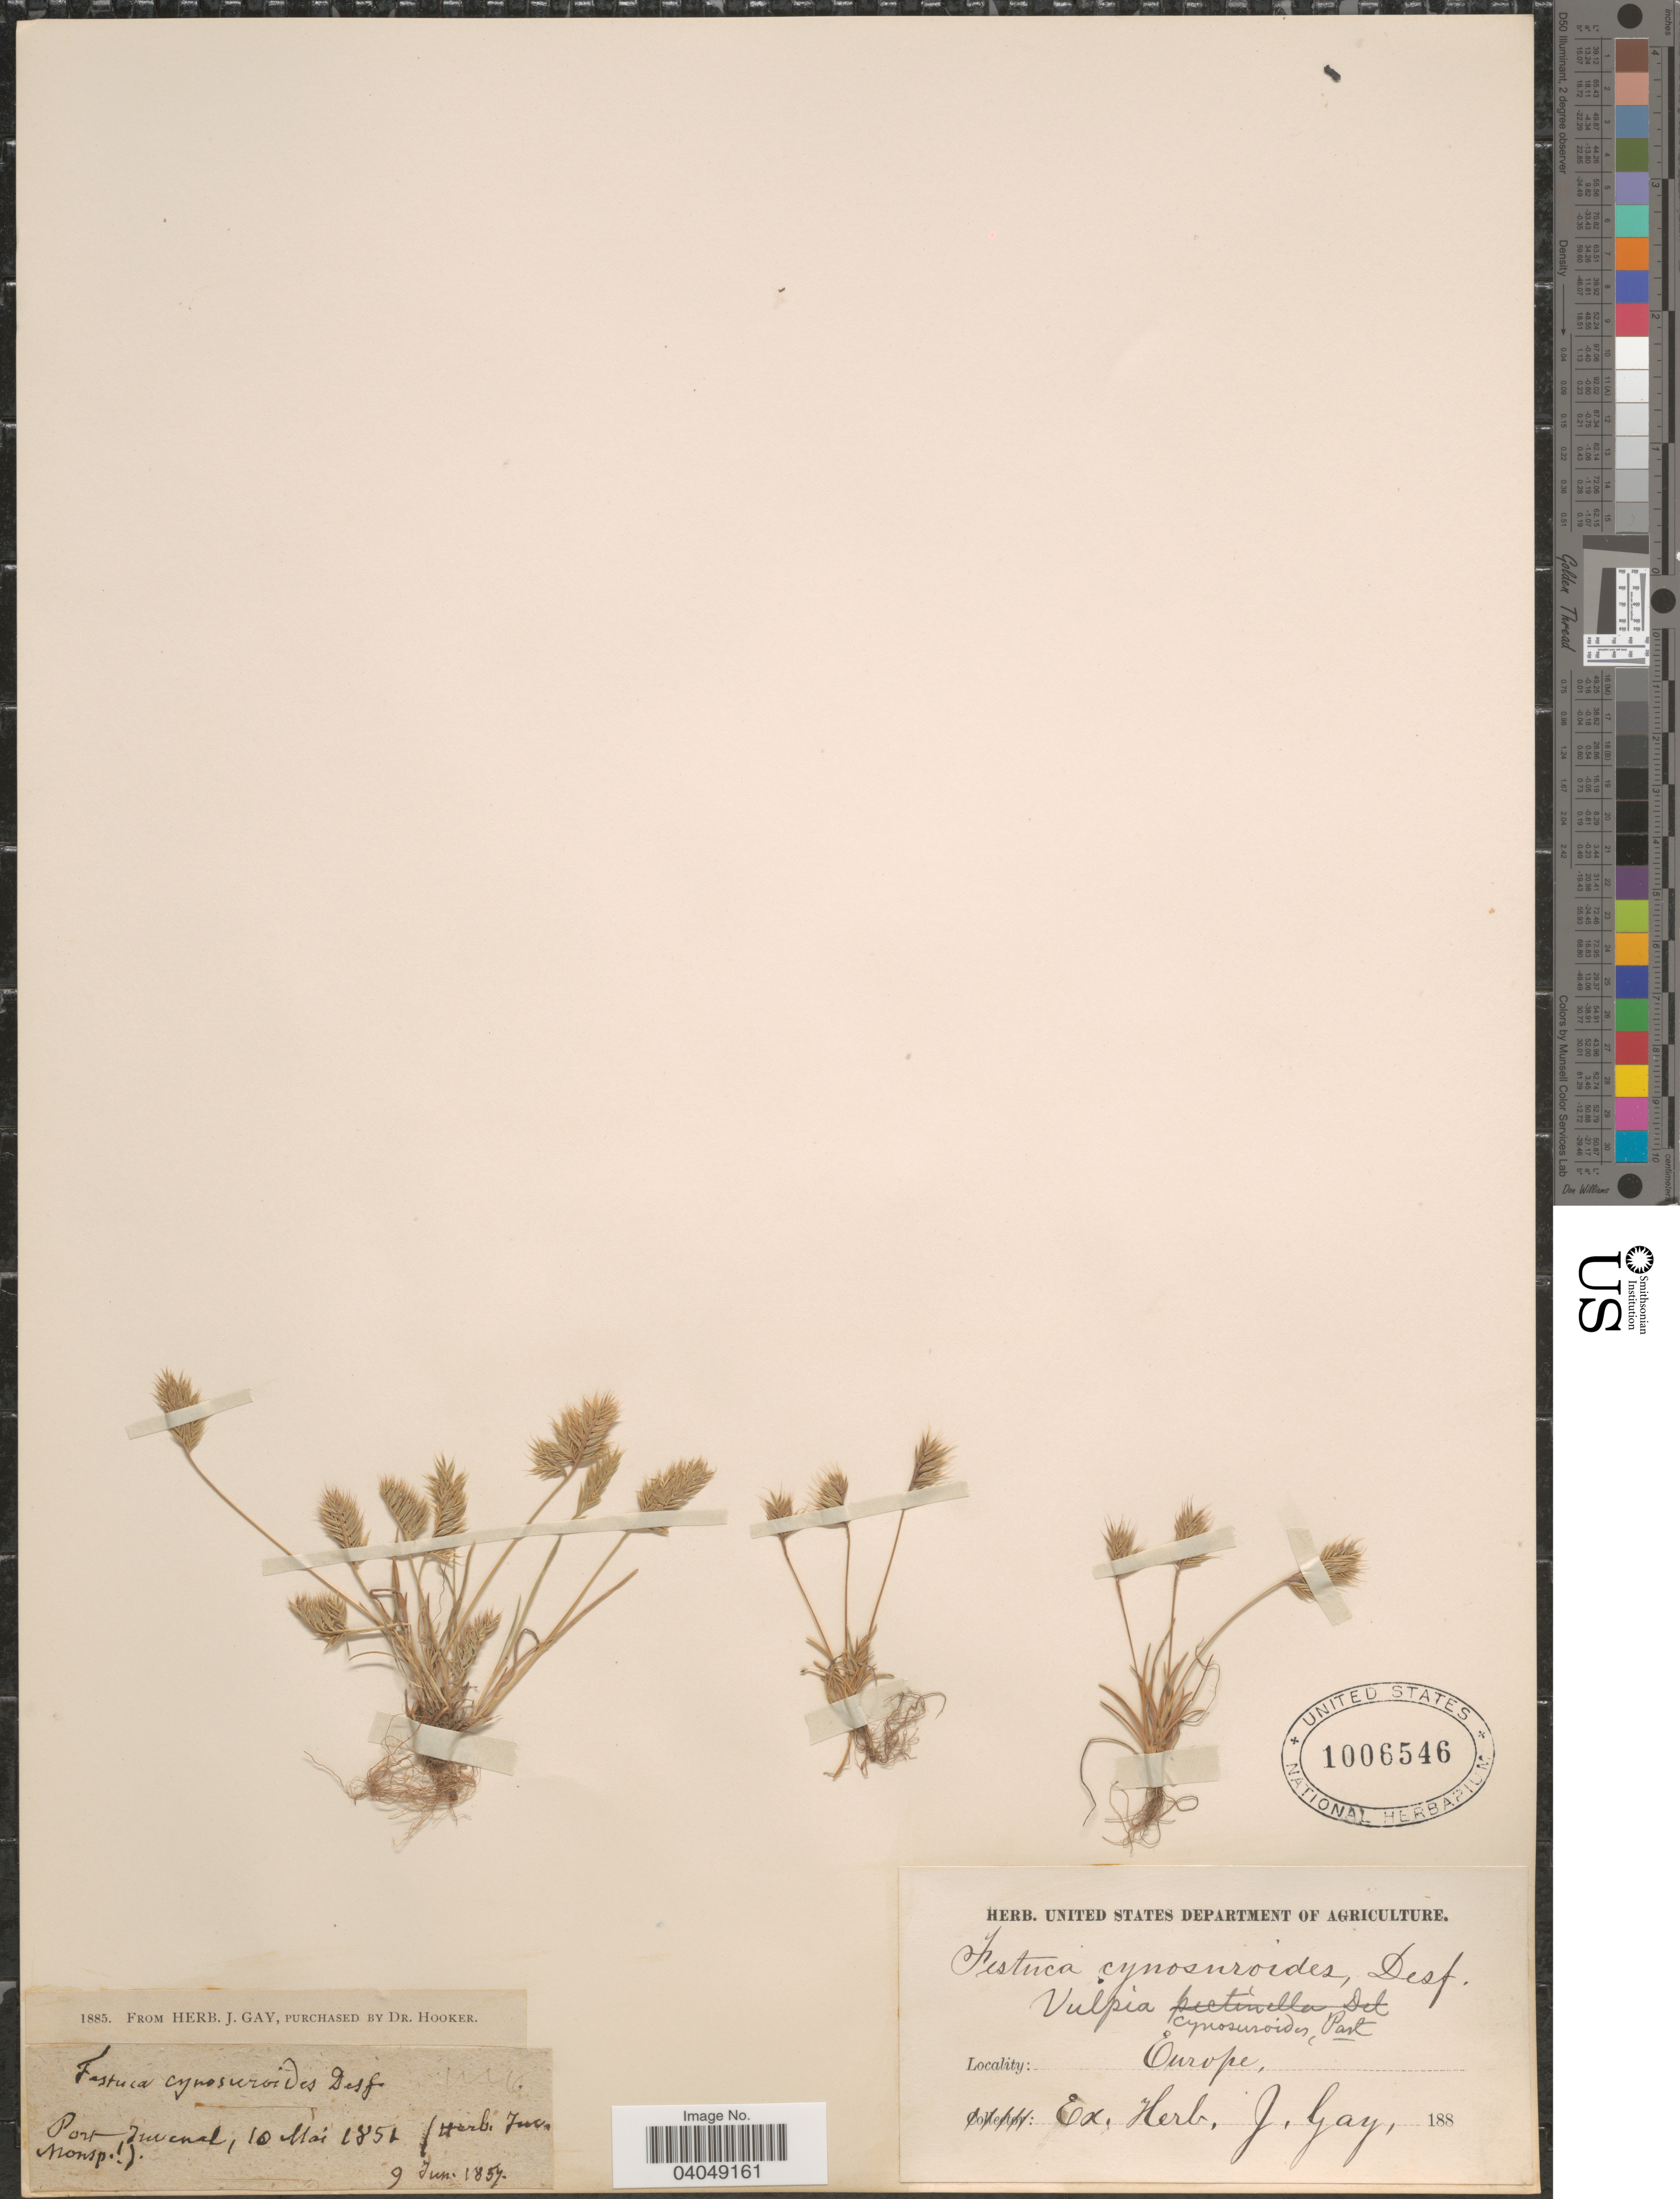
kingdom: Plantae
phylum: Tracheophyta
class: Liliopsida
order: Poales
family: Poaceae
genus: Festuca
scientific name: Festuca cynosuroides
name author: Desf.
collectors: ex herb. J. Gay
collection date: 1851-05-18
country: France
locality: Port Juvenal. Europe.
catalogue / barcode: US 1006546